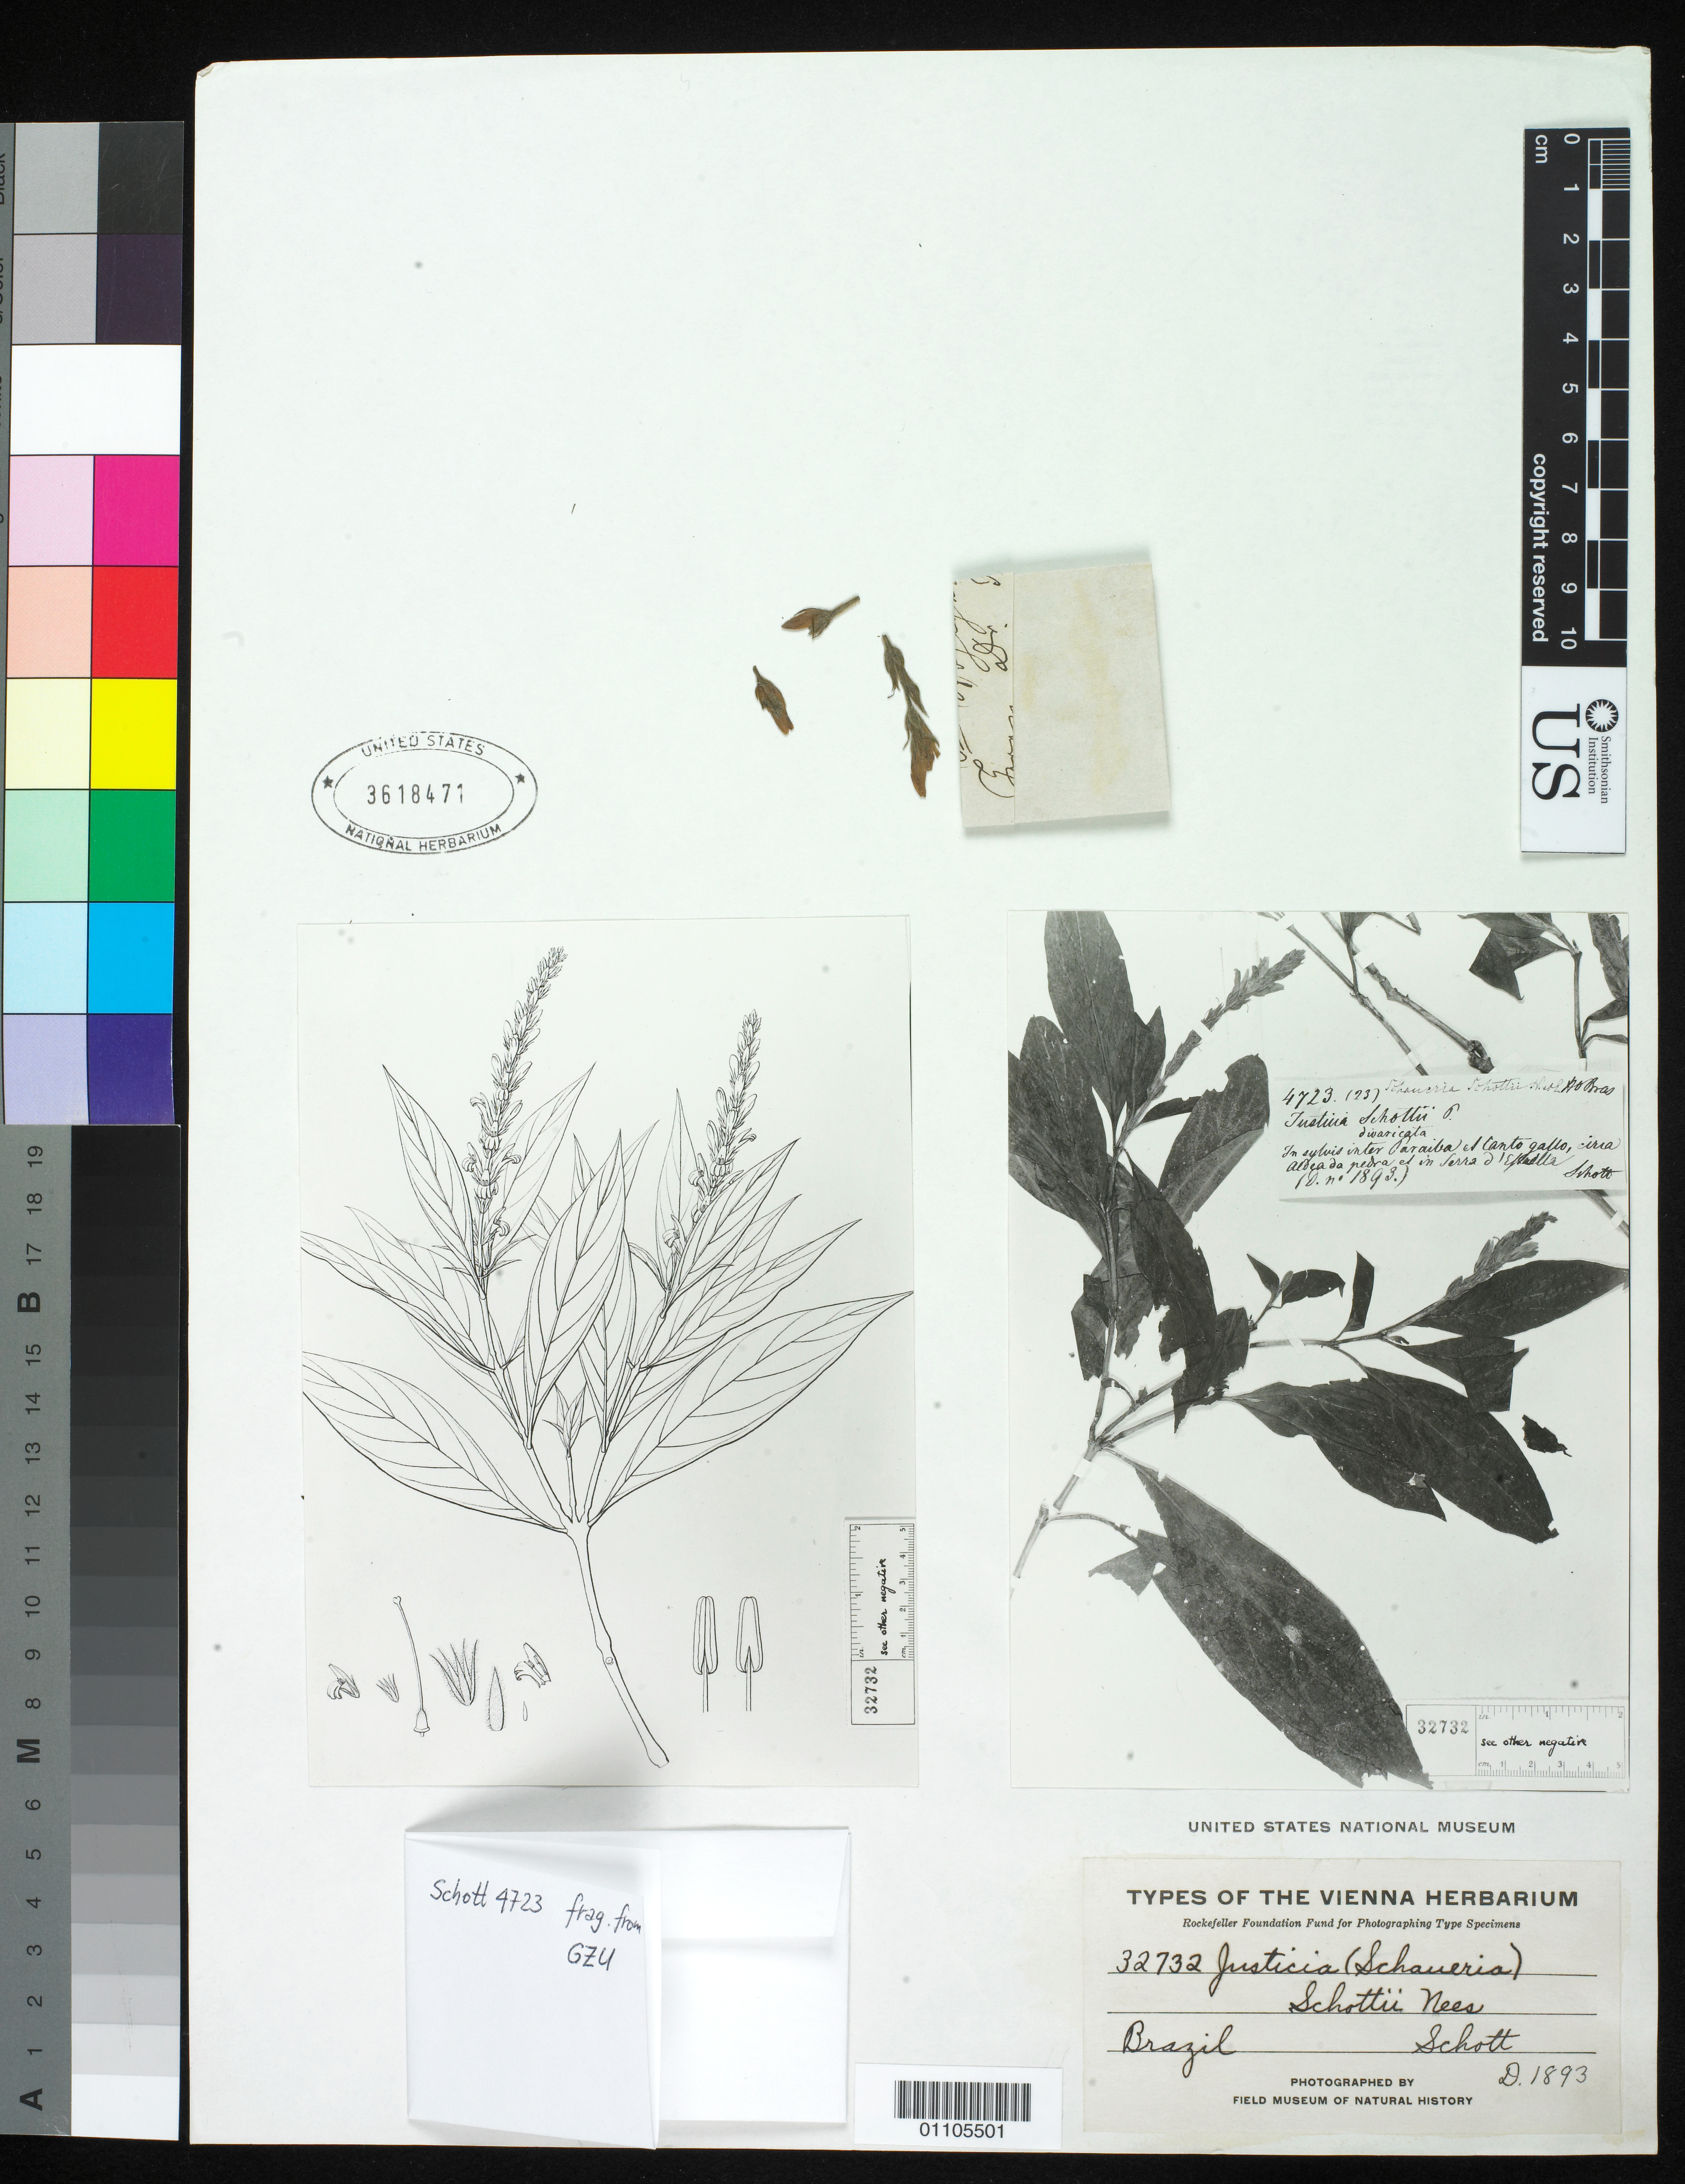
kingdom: Plantae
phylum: Tracheophyta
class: Magnoliopsida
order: Lamiales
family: Acanthaceae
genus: Justicia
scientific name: Justicia schottii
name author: Nees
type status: Type Collection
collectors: Schott, --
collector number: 4723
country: Brazil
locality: Serra d'Estrella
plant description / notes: Photograph and fragmentary material of type specimen ex herb. Vienna.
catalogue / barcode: US 3618471